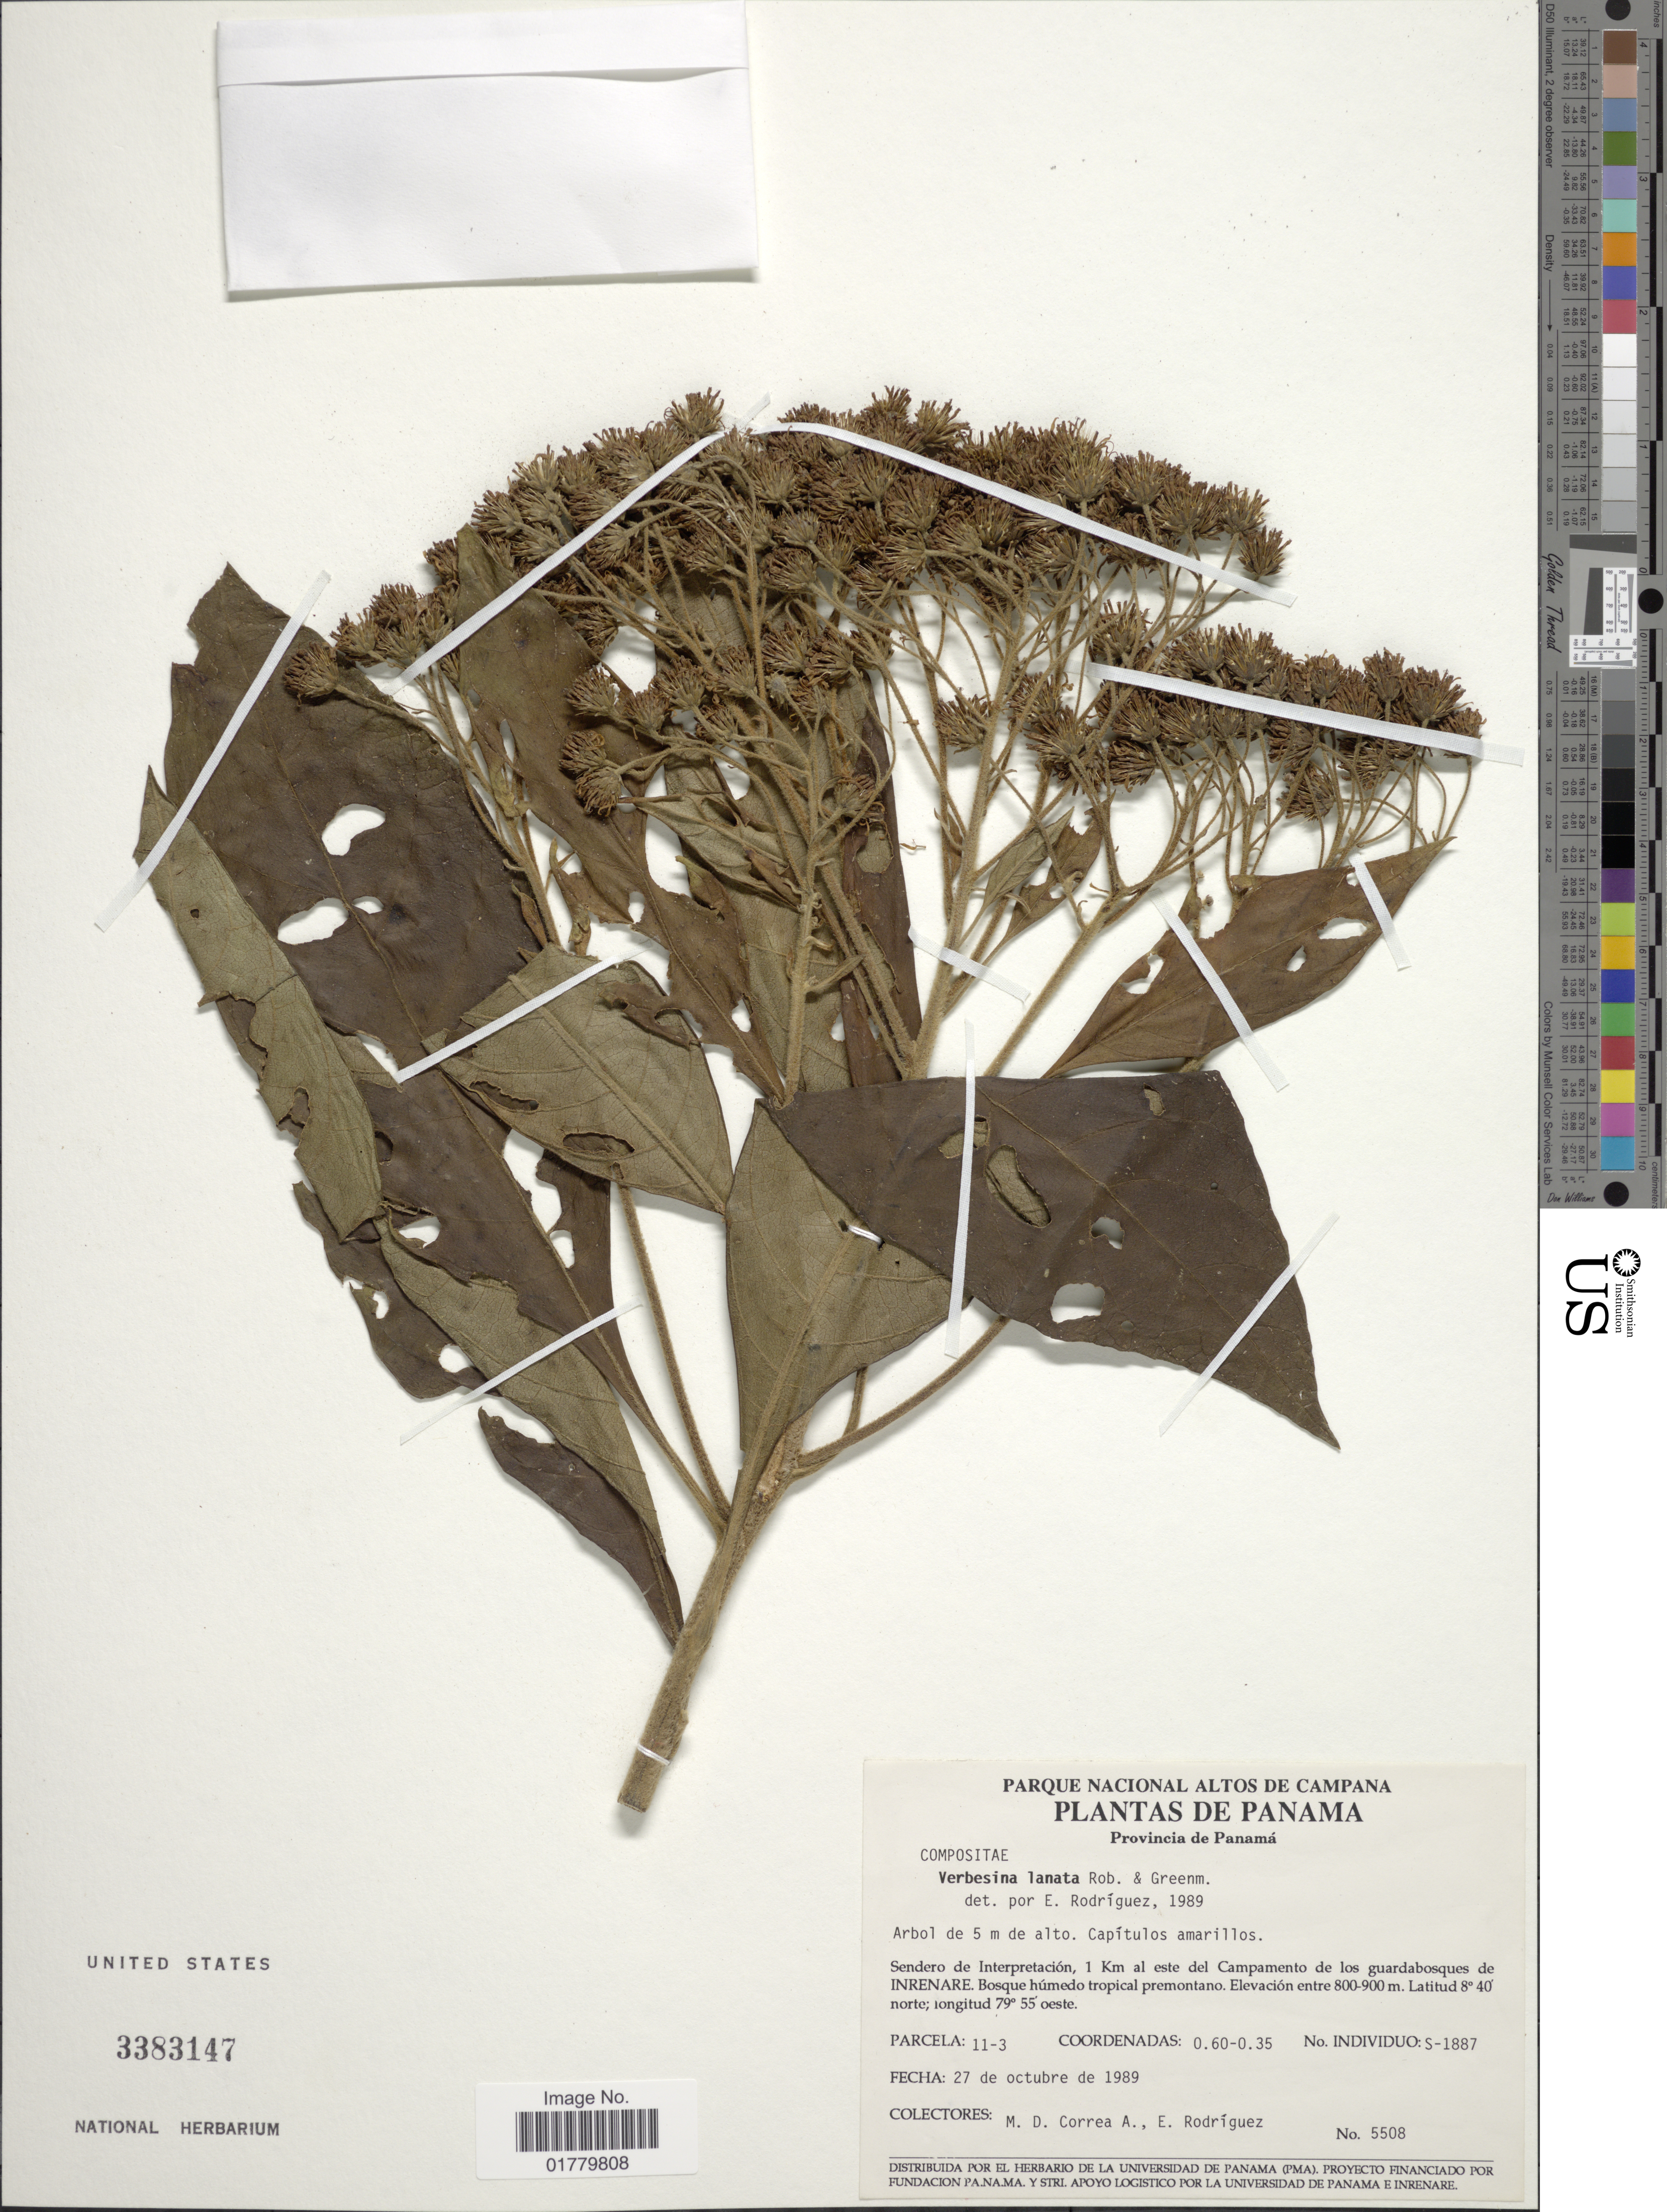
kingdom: Plantae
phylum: Tracheophyta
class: Magnoliopsida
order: Asterales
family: Asteraceae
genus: Verbesina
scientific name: Verbesina lanata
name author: B.L. Rob. & Greenm.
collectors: M. D. Corrêa-A. & E. Rodriguez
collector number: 5508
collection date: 1989-10-27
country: Panama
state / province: Panamá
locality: Parque Nacional Altos de Campana. Provincia de Panamá. Sendero de Interpretación, 1 Km al este del Campamento de los guardabosques de Inrenare.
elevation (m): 800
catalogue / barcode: US 3383147